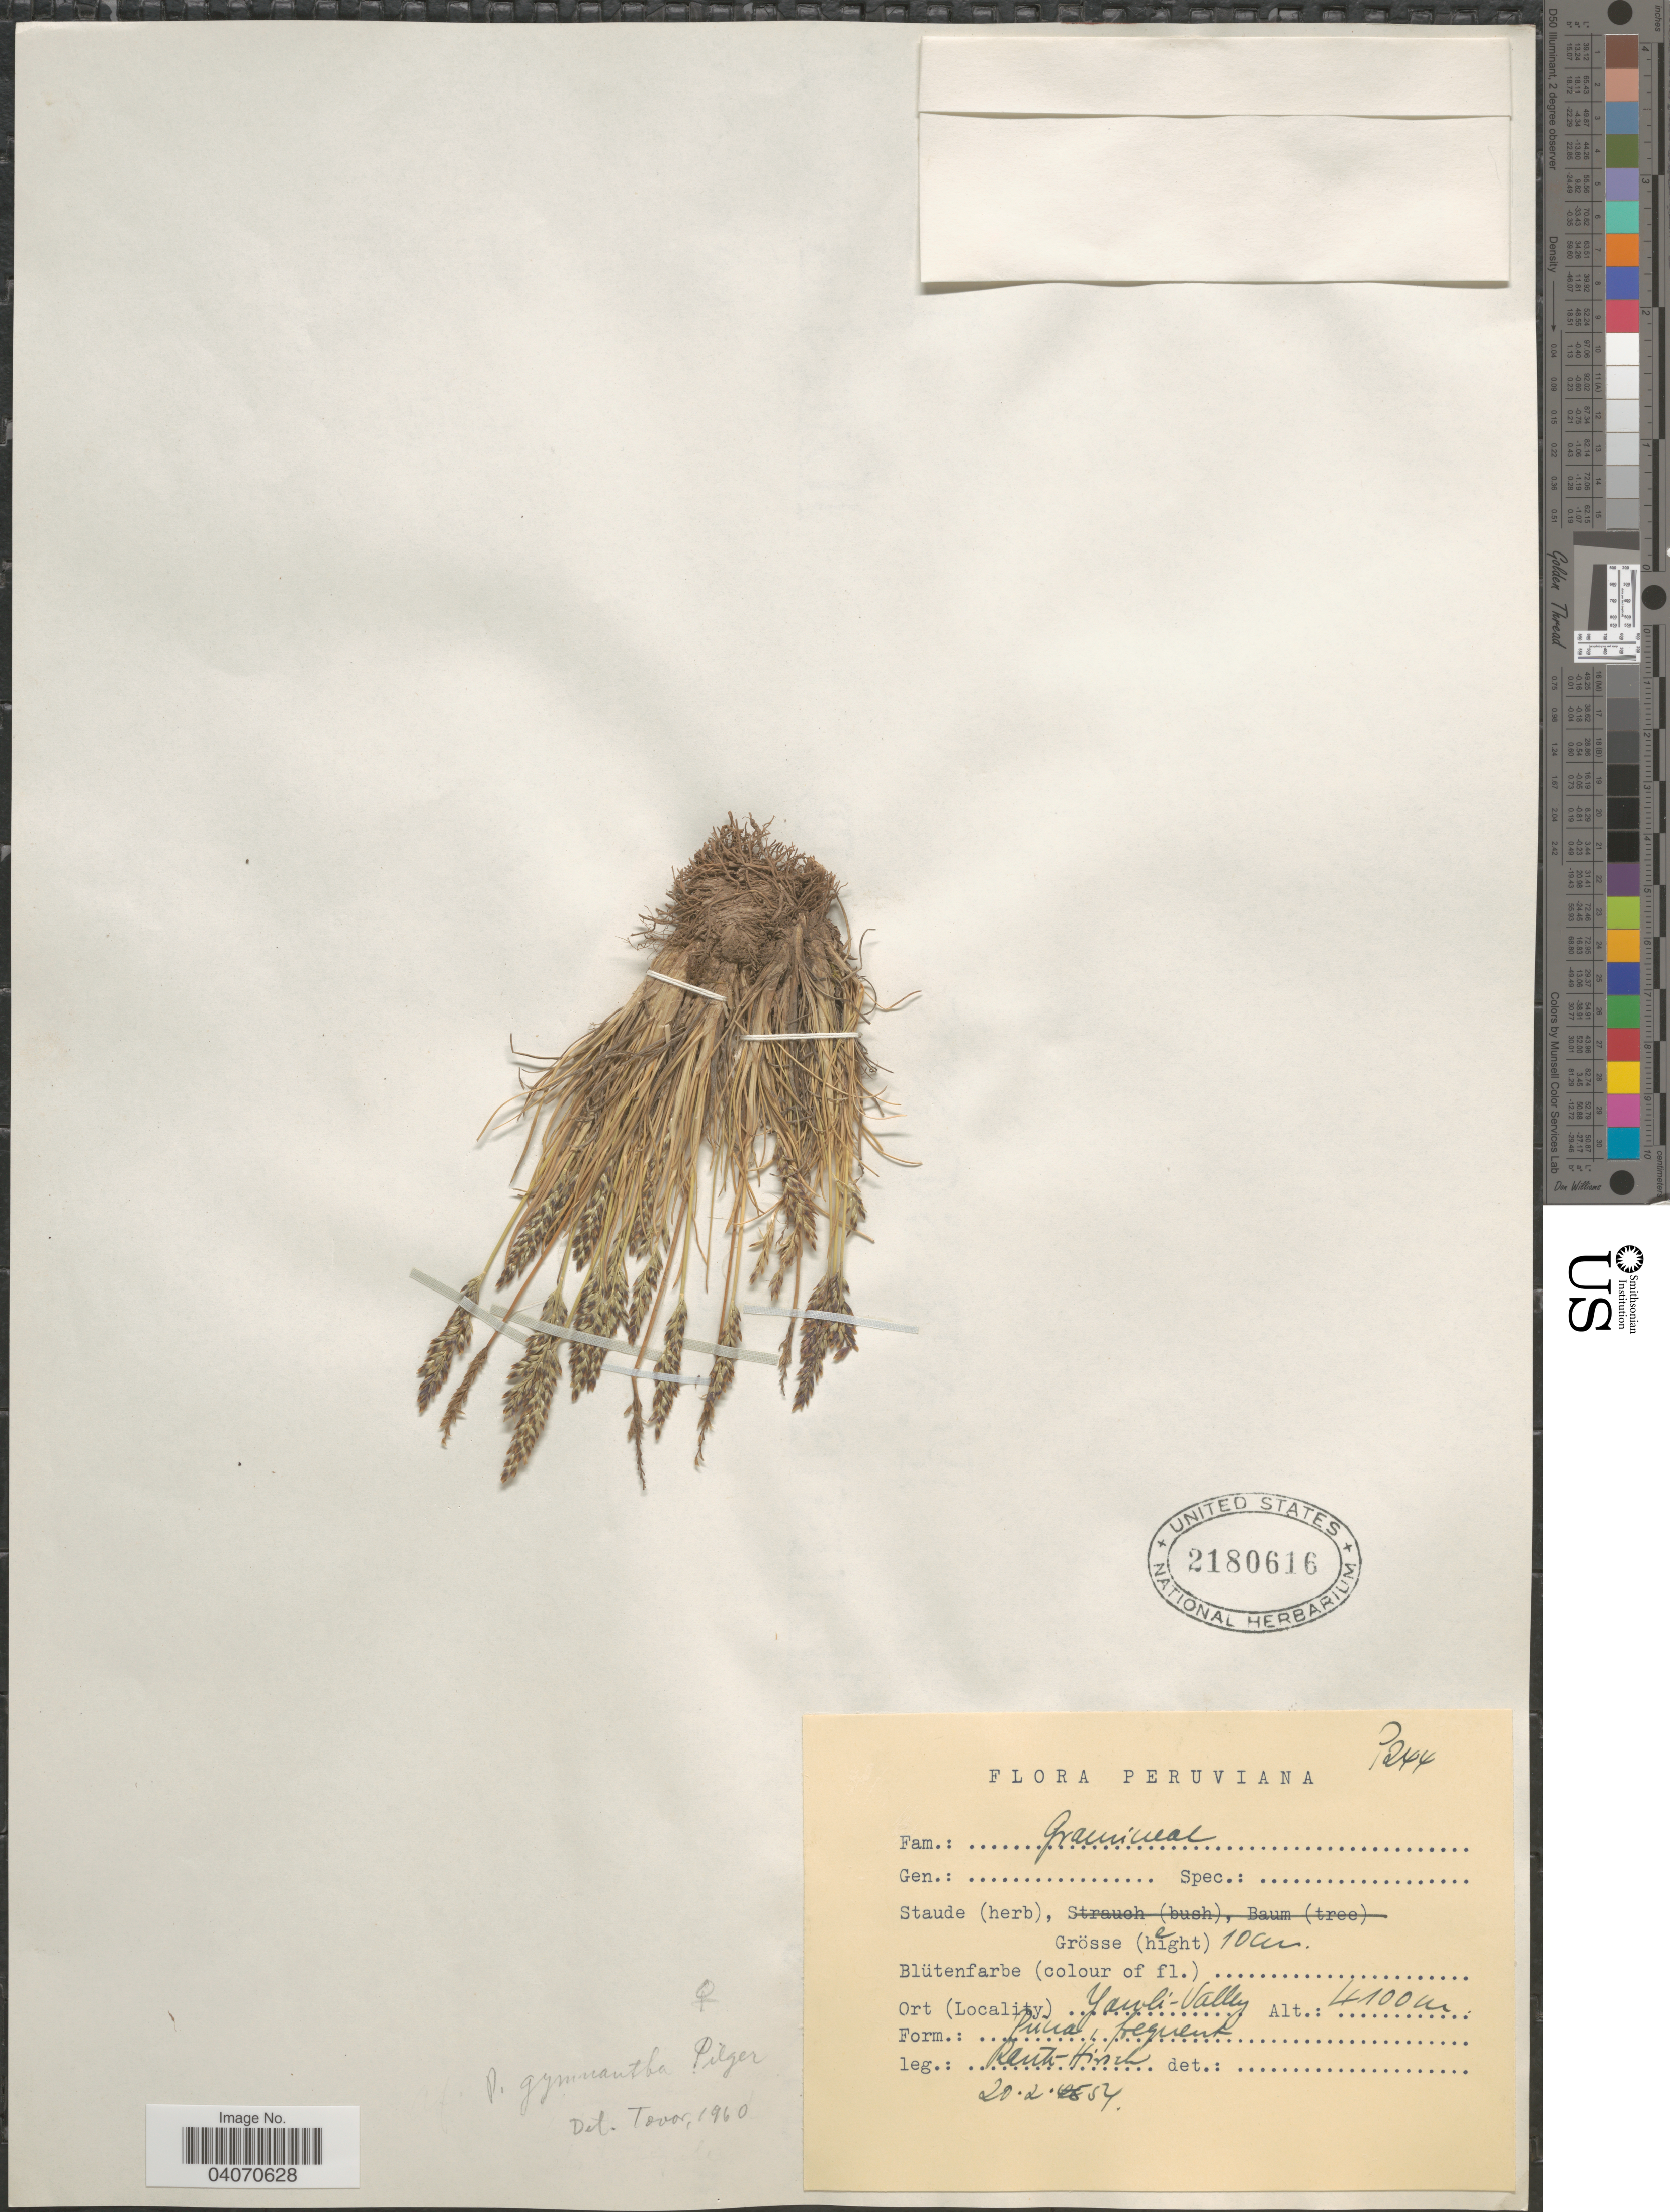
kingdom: Plantae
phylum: Tracheophyta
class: Liliopsida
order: Poales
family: Poaceae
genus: Poa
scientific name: Poa gymnantha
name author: Pilg.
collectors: W. Rauh & G. Hirsch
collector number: P244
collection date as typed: Transcribed d/m/y: 20/2/54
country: Peru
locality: Yauli-Valley.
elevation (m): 4100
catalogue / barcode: US 2180616